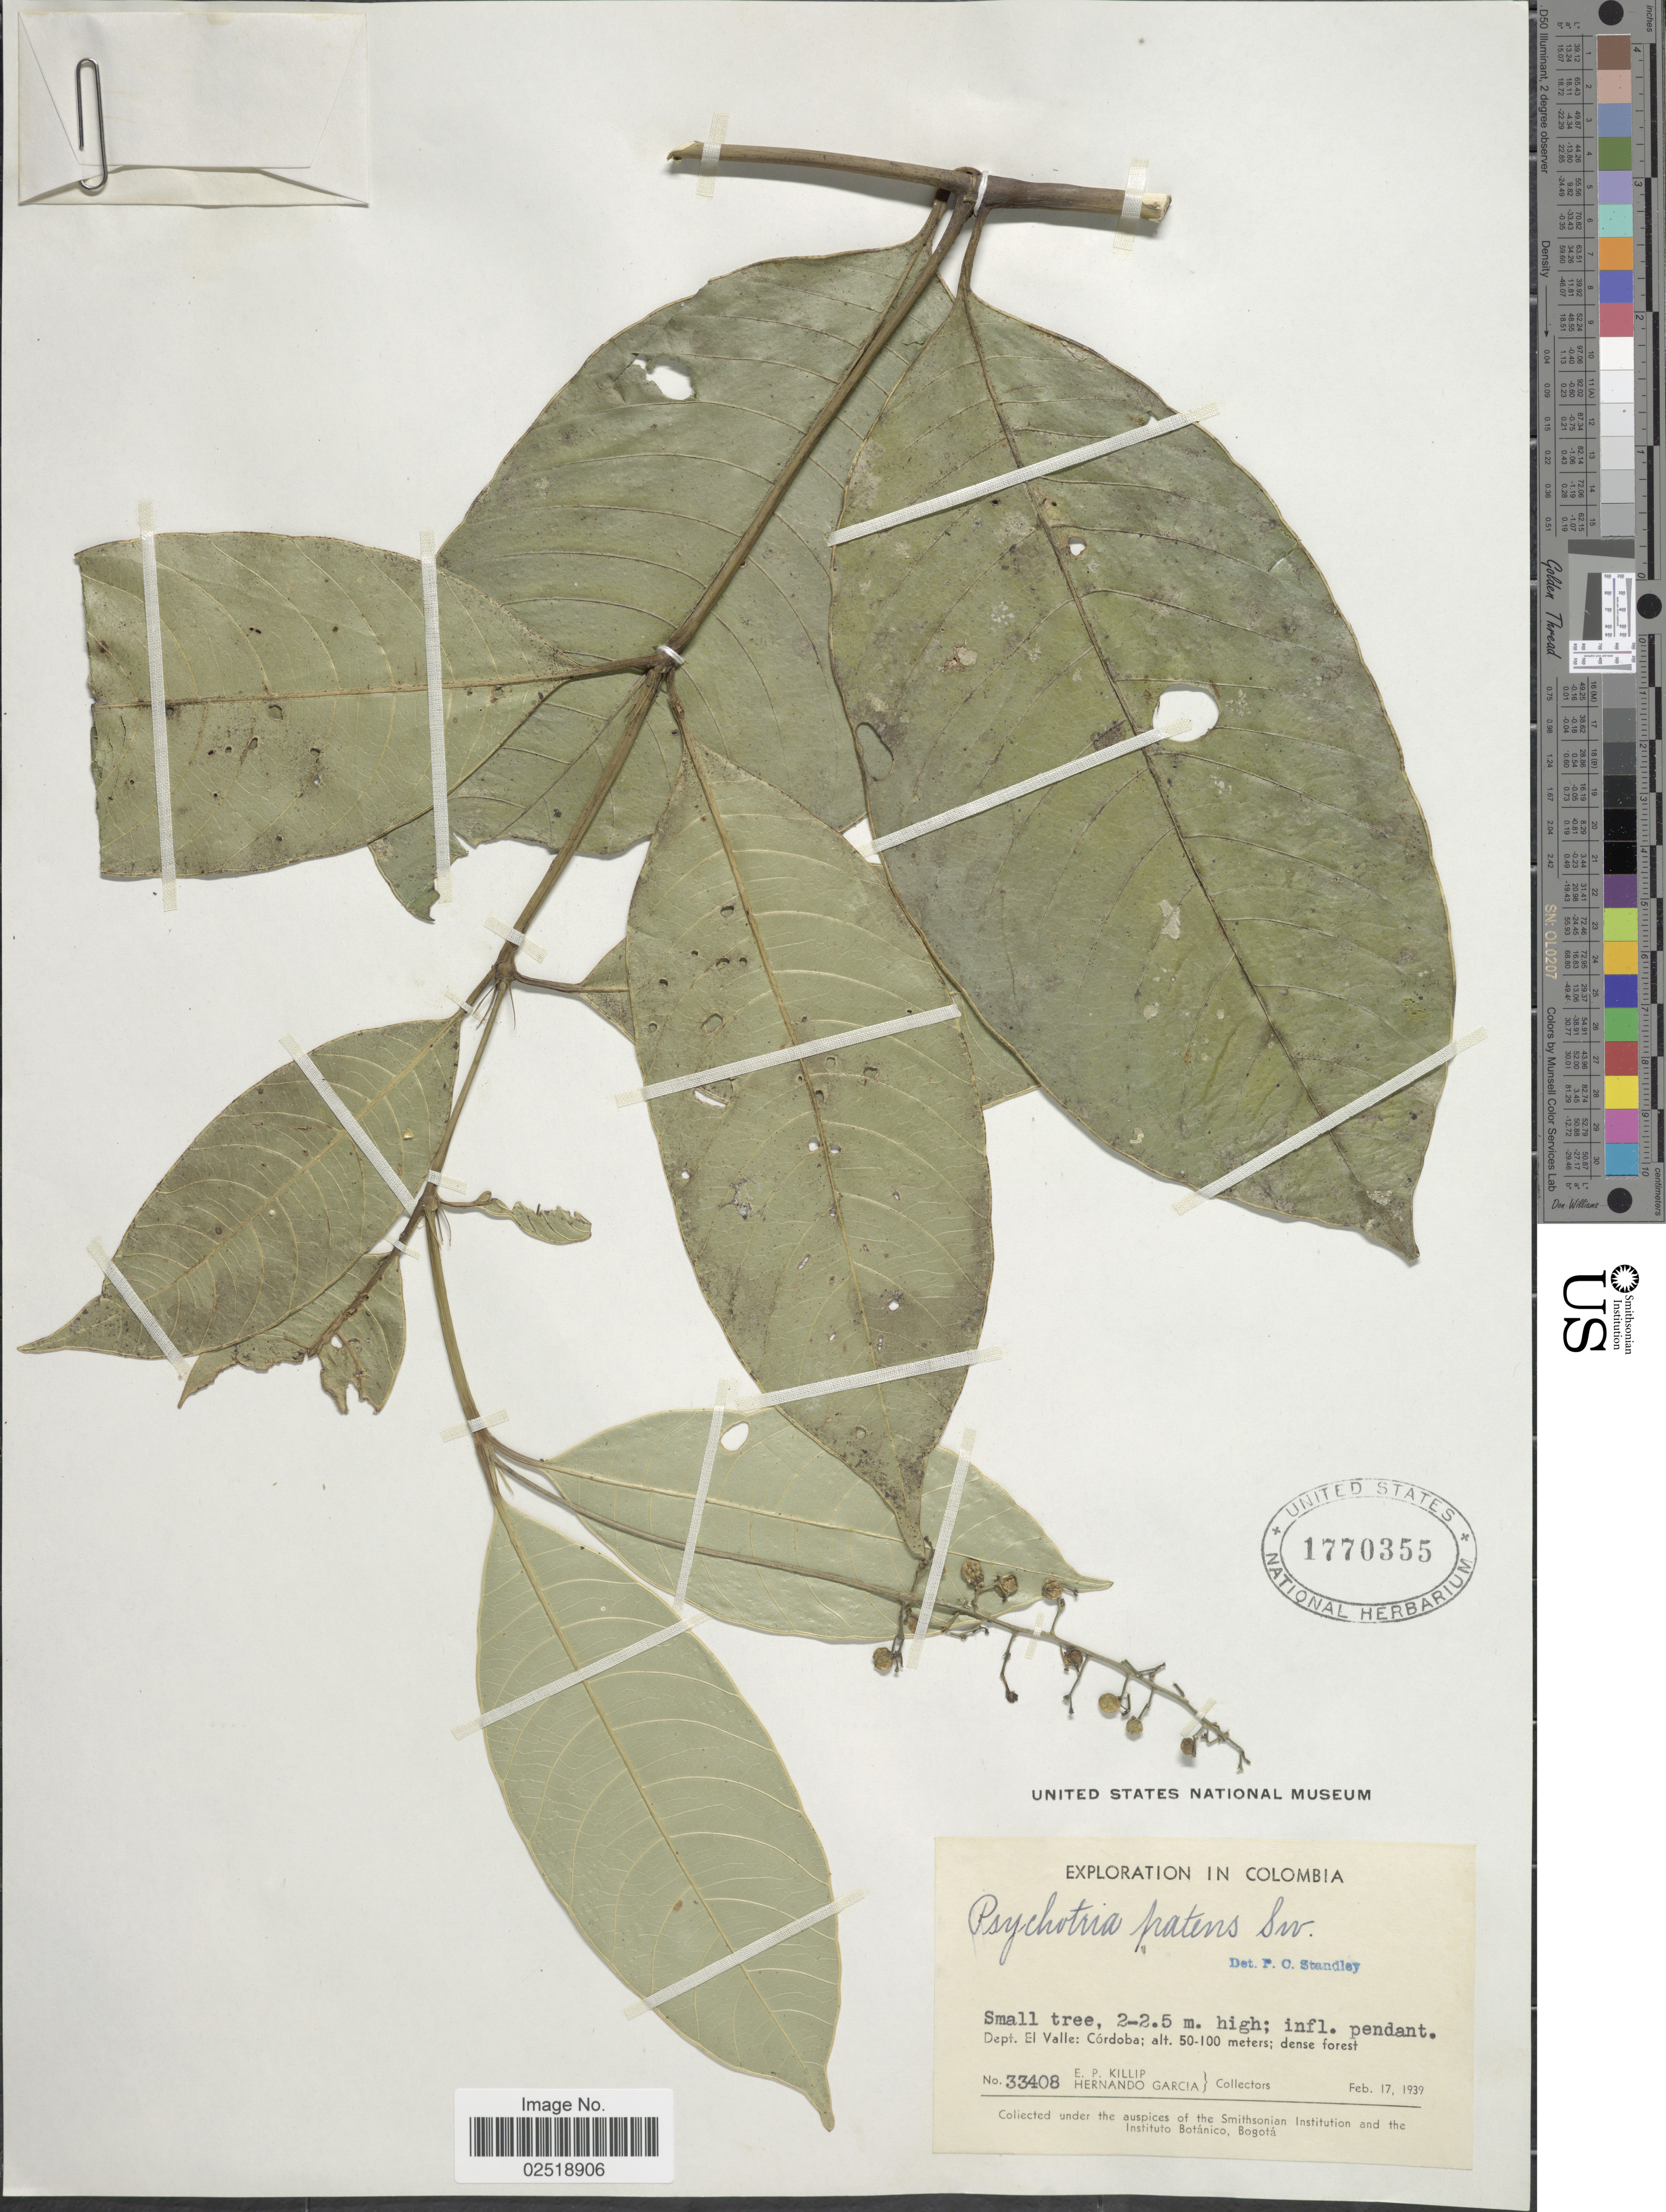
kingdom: Plantae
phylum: Tracheophyta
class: Magnoliopsida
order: Gentianales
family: Rubiaceae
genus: Psychotria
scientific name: Psychotria cincta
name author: Standl.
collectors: E. P. Killip & H. Garcia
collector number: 33408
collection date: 1939-02-17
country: Colombia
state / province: Valle del Cauca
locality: Dept. El Valle: Córdoba; dense forest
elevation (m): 50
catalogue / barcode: US 1770355